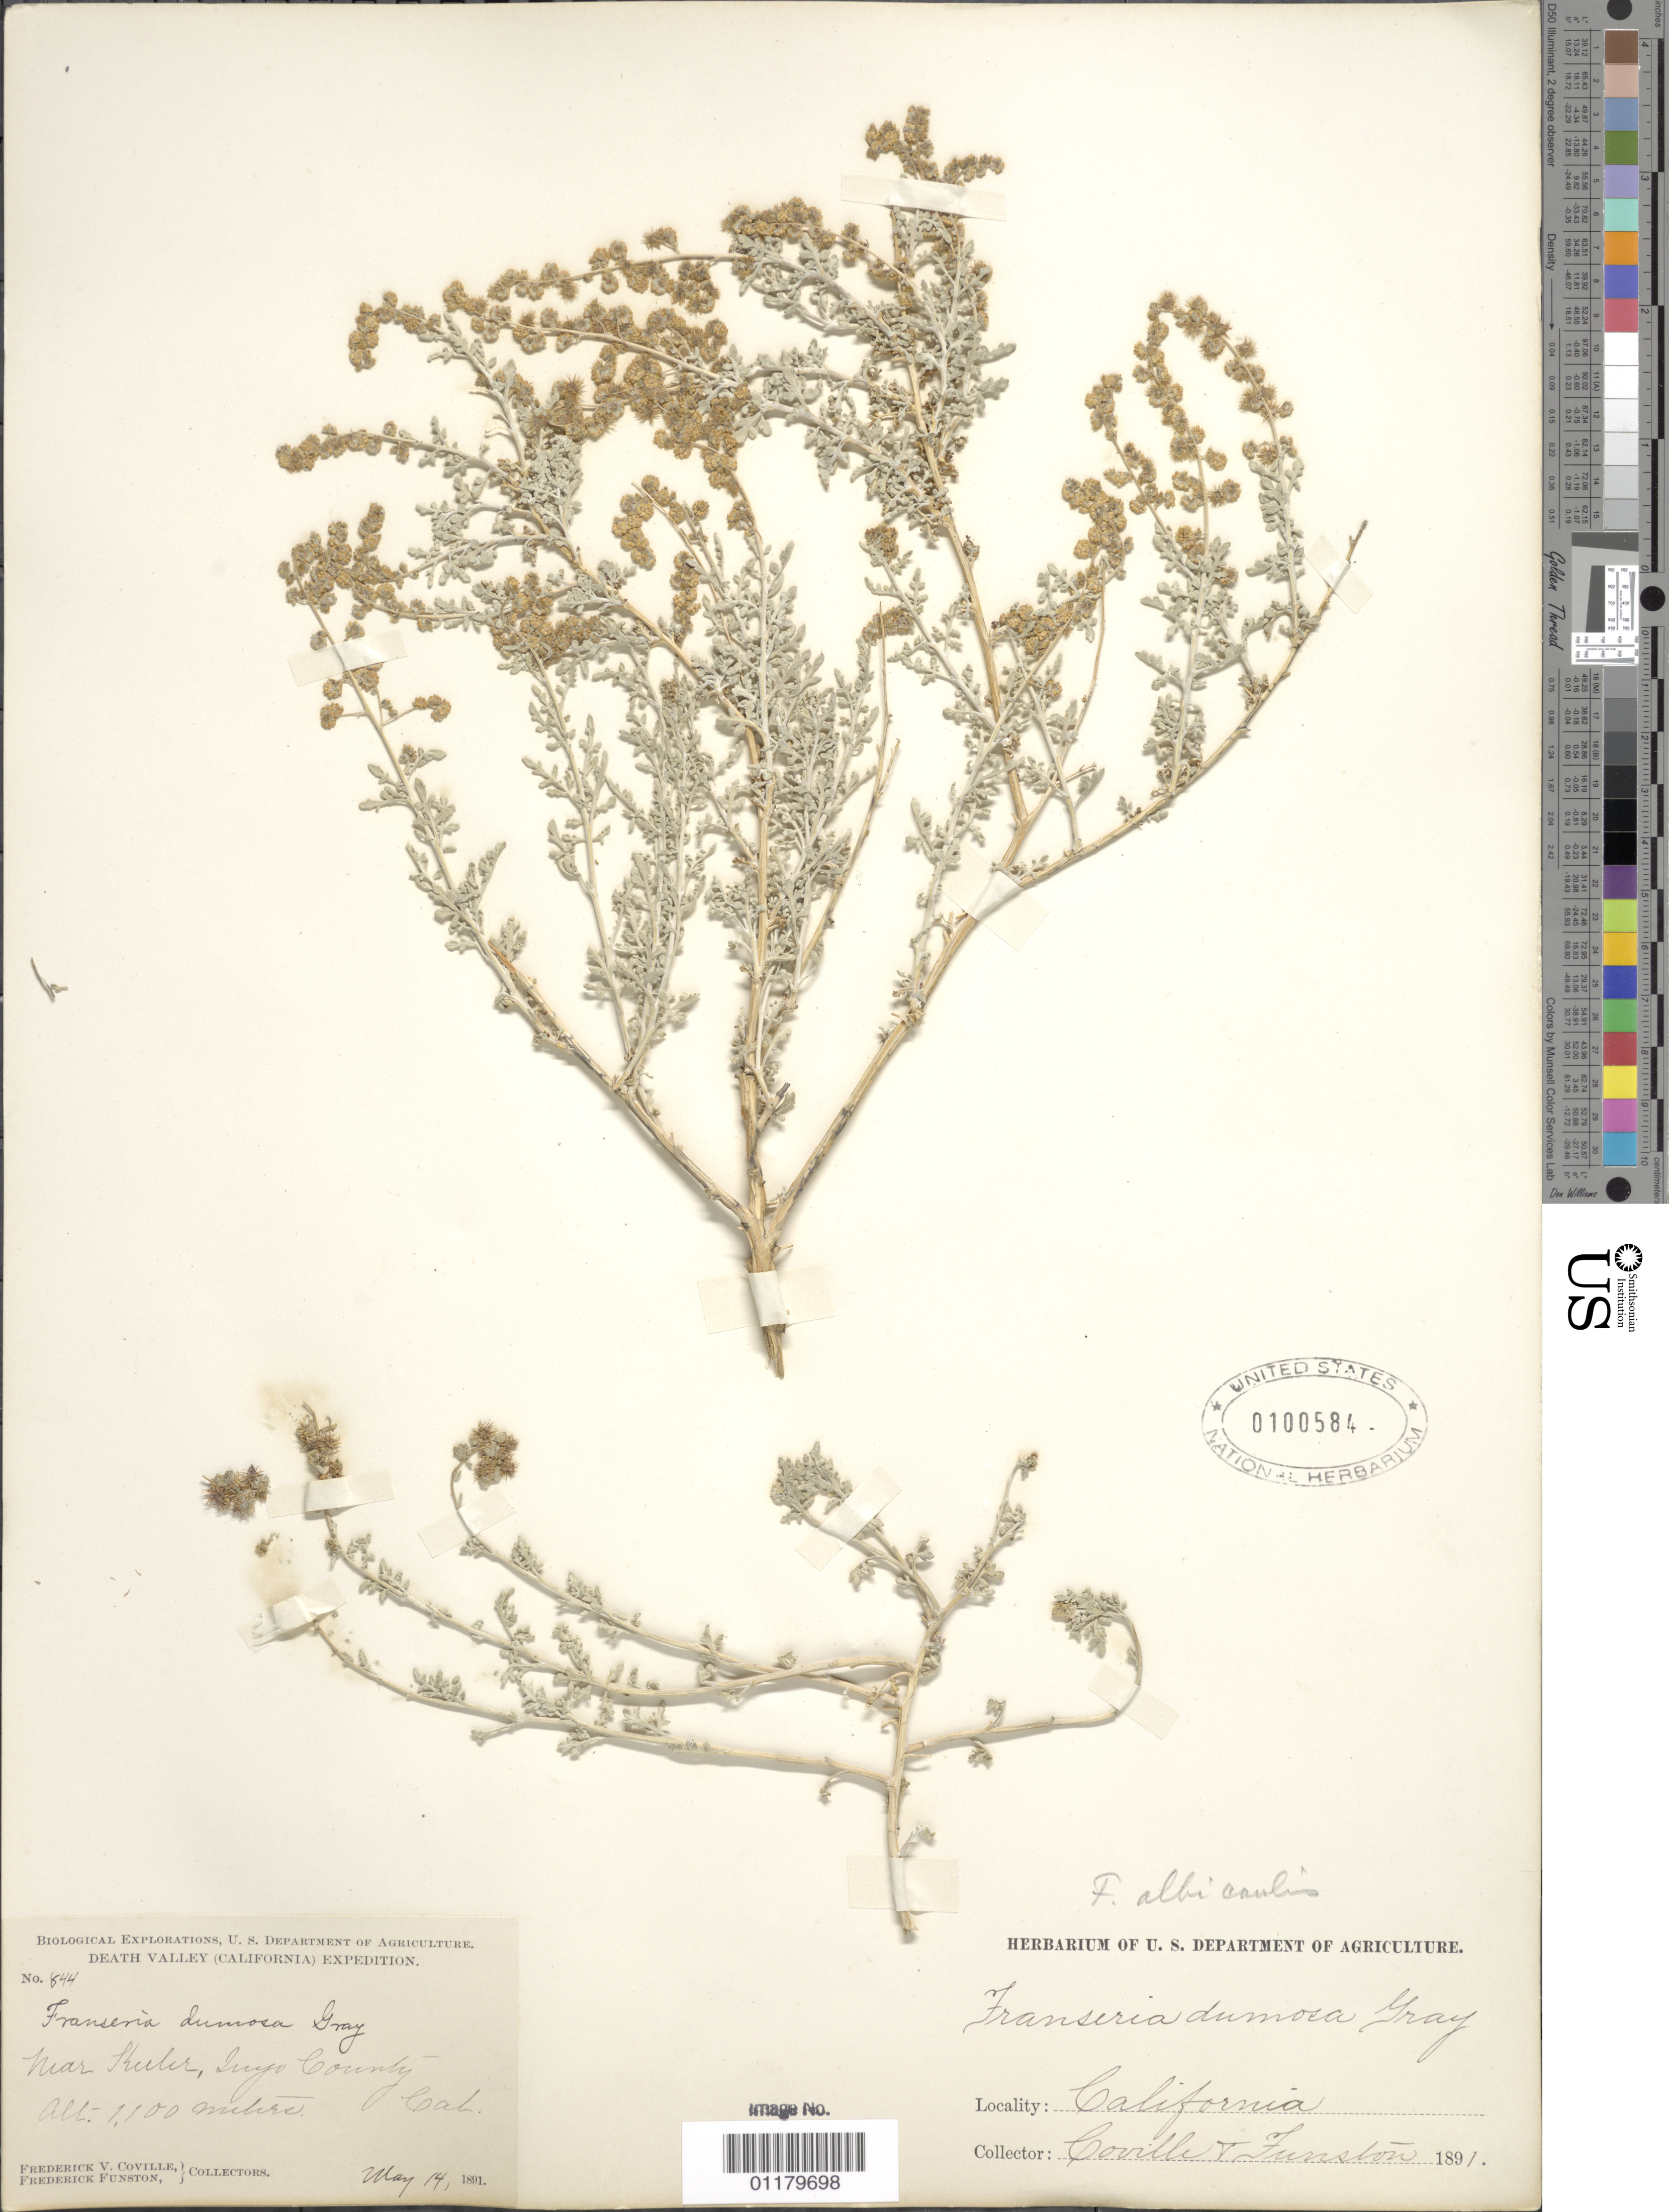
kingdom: Plantae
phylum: Tracheophyta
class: Magnoliopsida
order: Asterales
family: Asteraceae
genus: Franseria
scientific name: Franseria dumosa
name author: A. Gray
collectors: F. V. Coville & F. Funston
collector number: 844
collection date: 1891-05-14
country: United States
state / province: California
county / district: Inyo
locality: near Keeler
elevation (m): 1100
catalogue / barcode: US 100584